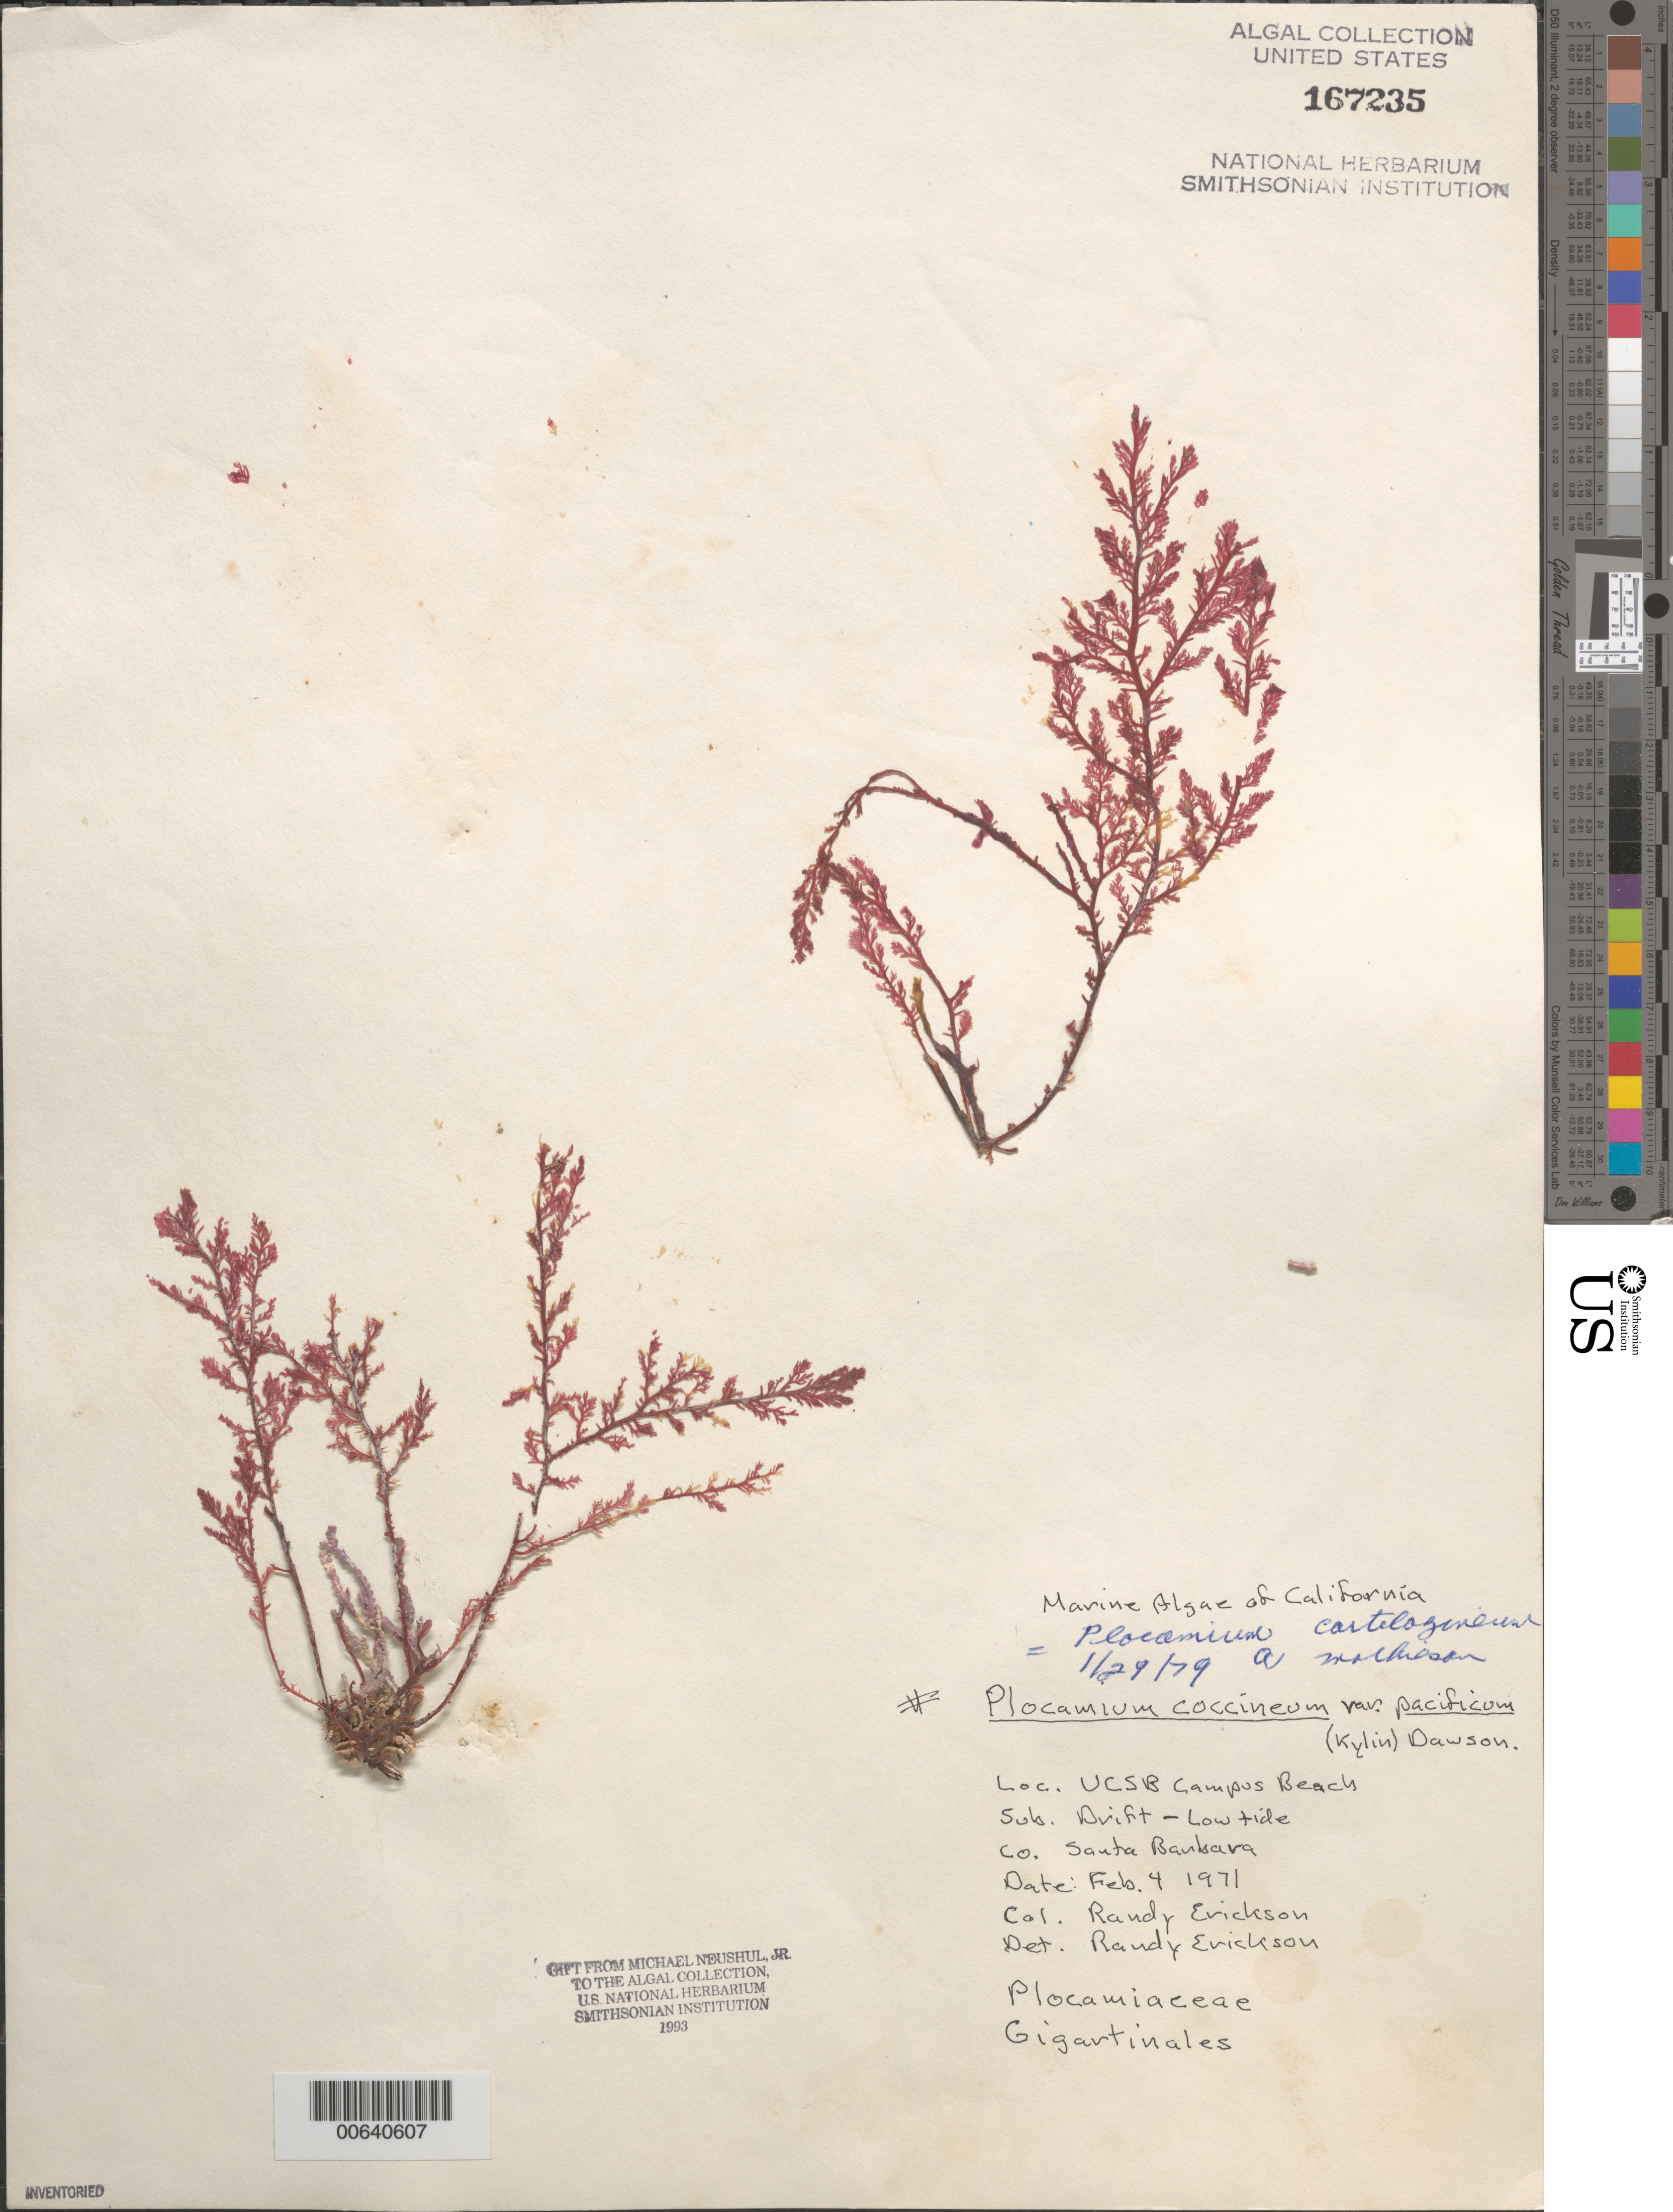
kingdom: Plantae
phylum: Rhodophyta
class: Florideophyceae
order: Plocamiales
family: Plocamiaceae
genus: Plocamium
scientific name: Plocamium cartilagineum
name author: (L.) P.S. Dixon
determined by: Mathieson, A. C.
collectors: R. Erickson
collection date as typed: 04 Feb 1971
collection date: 1971-02-04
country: United States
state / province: California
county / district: Santa Barbara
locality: Campus Beach, University of California Santa Barbara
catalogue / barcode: US 167235